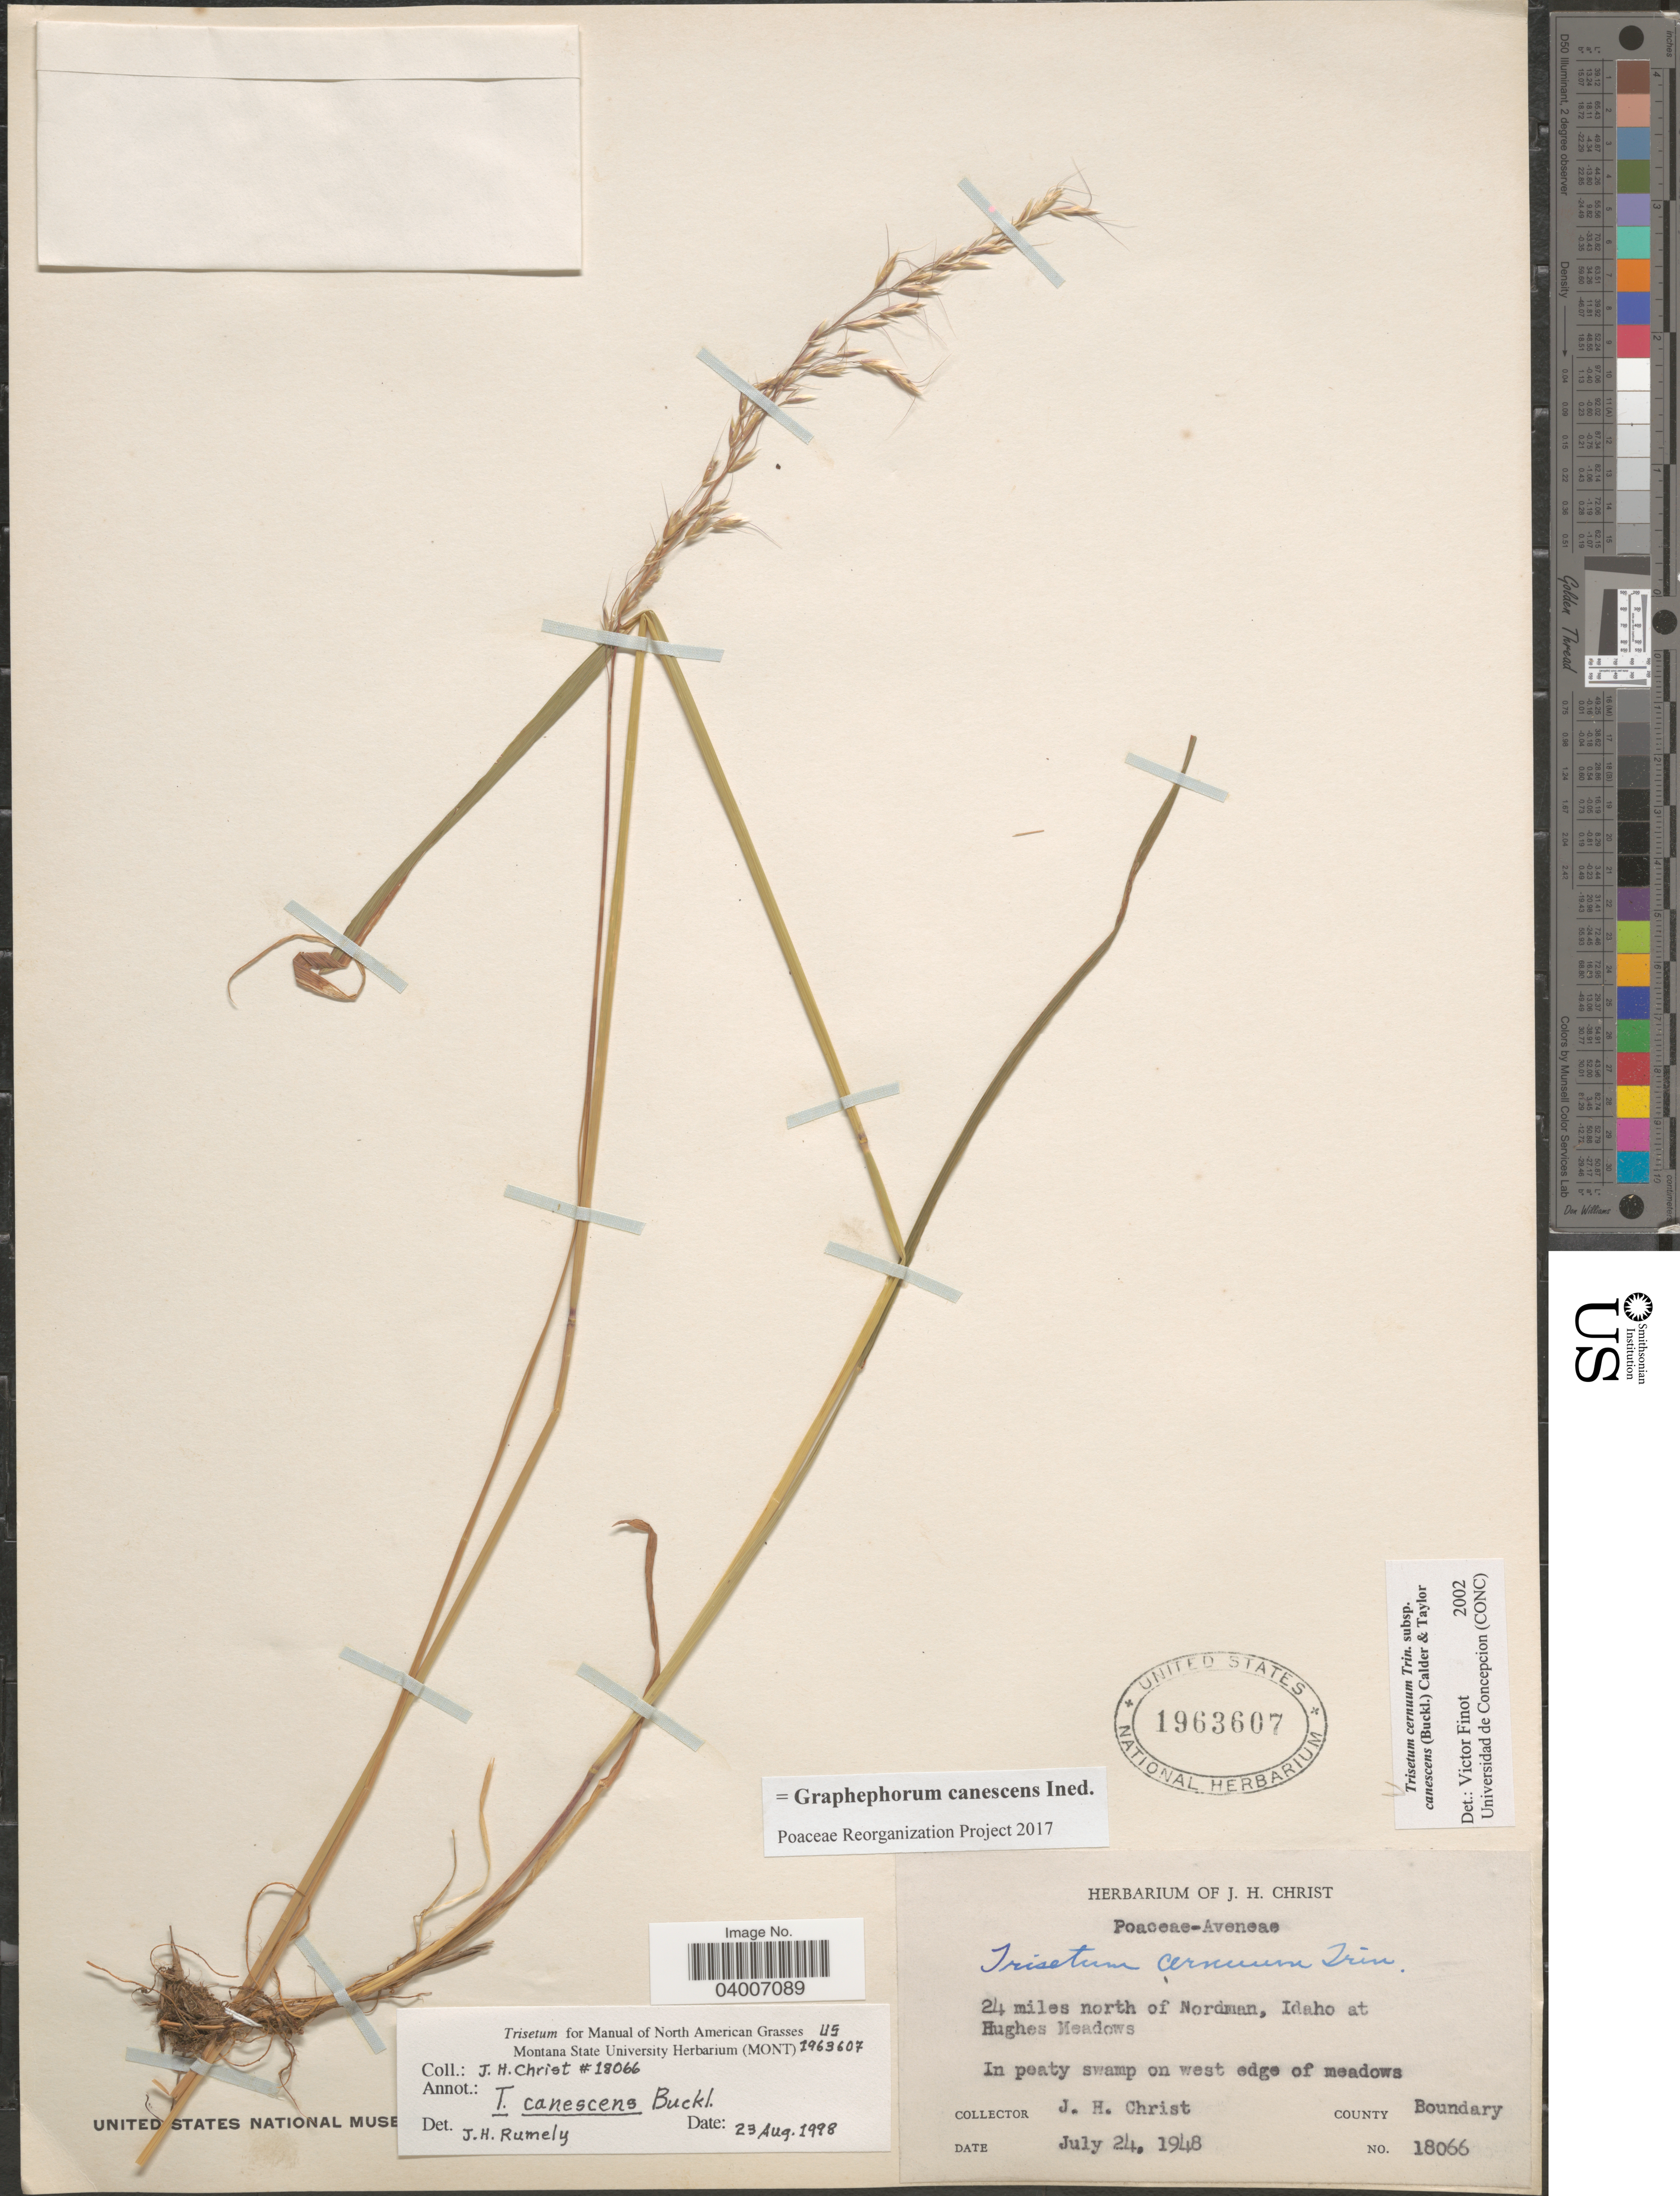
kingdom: Plantae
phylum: Tracheophyta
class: Liliopsida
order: Poales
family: Poaceae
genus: Graphephorum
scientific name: Graphephorum canescens ined.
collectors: J. H. Christ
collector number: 18066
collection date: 1948-07-24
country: United States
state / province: Idaho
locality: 24 miles north of Nordman, Idaho at Hughes Meadows. In peaty swamp on west edge of meadows. County Boundary.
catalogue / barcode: US 1963607